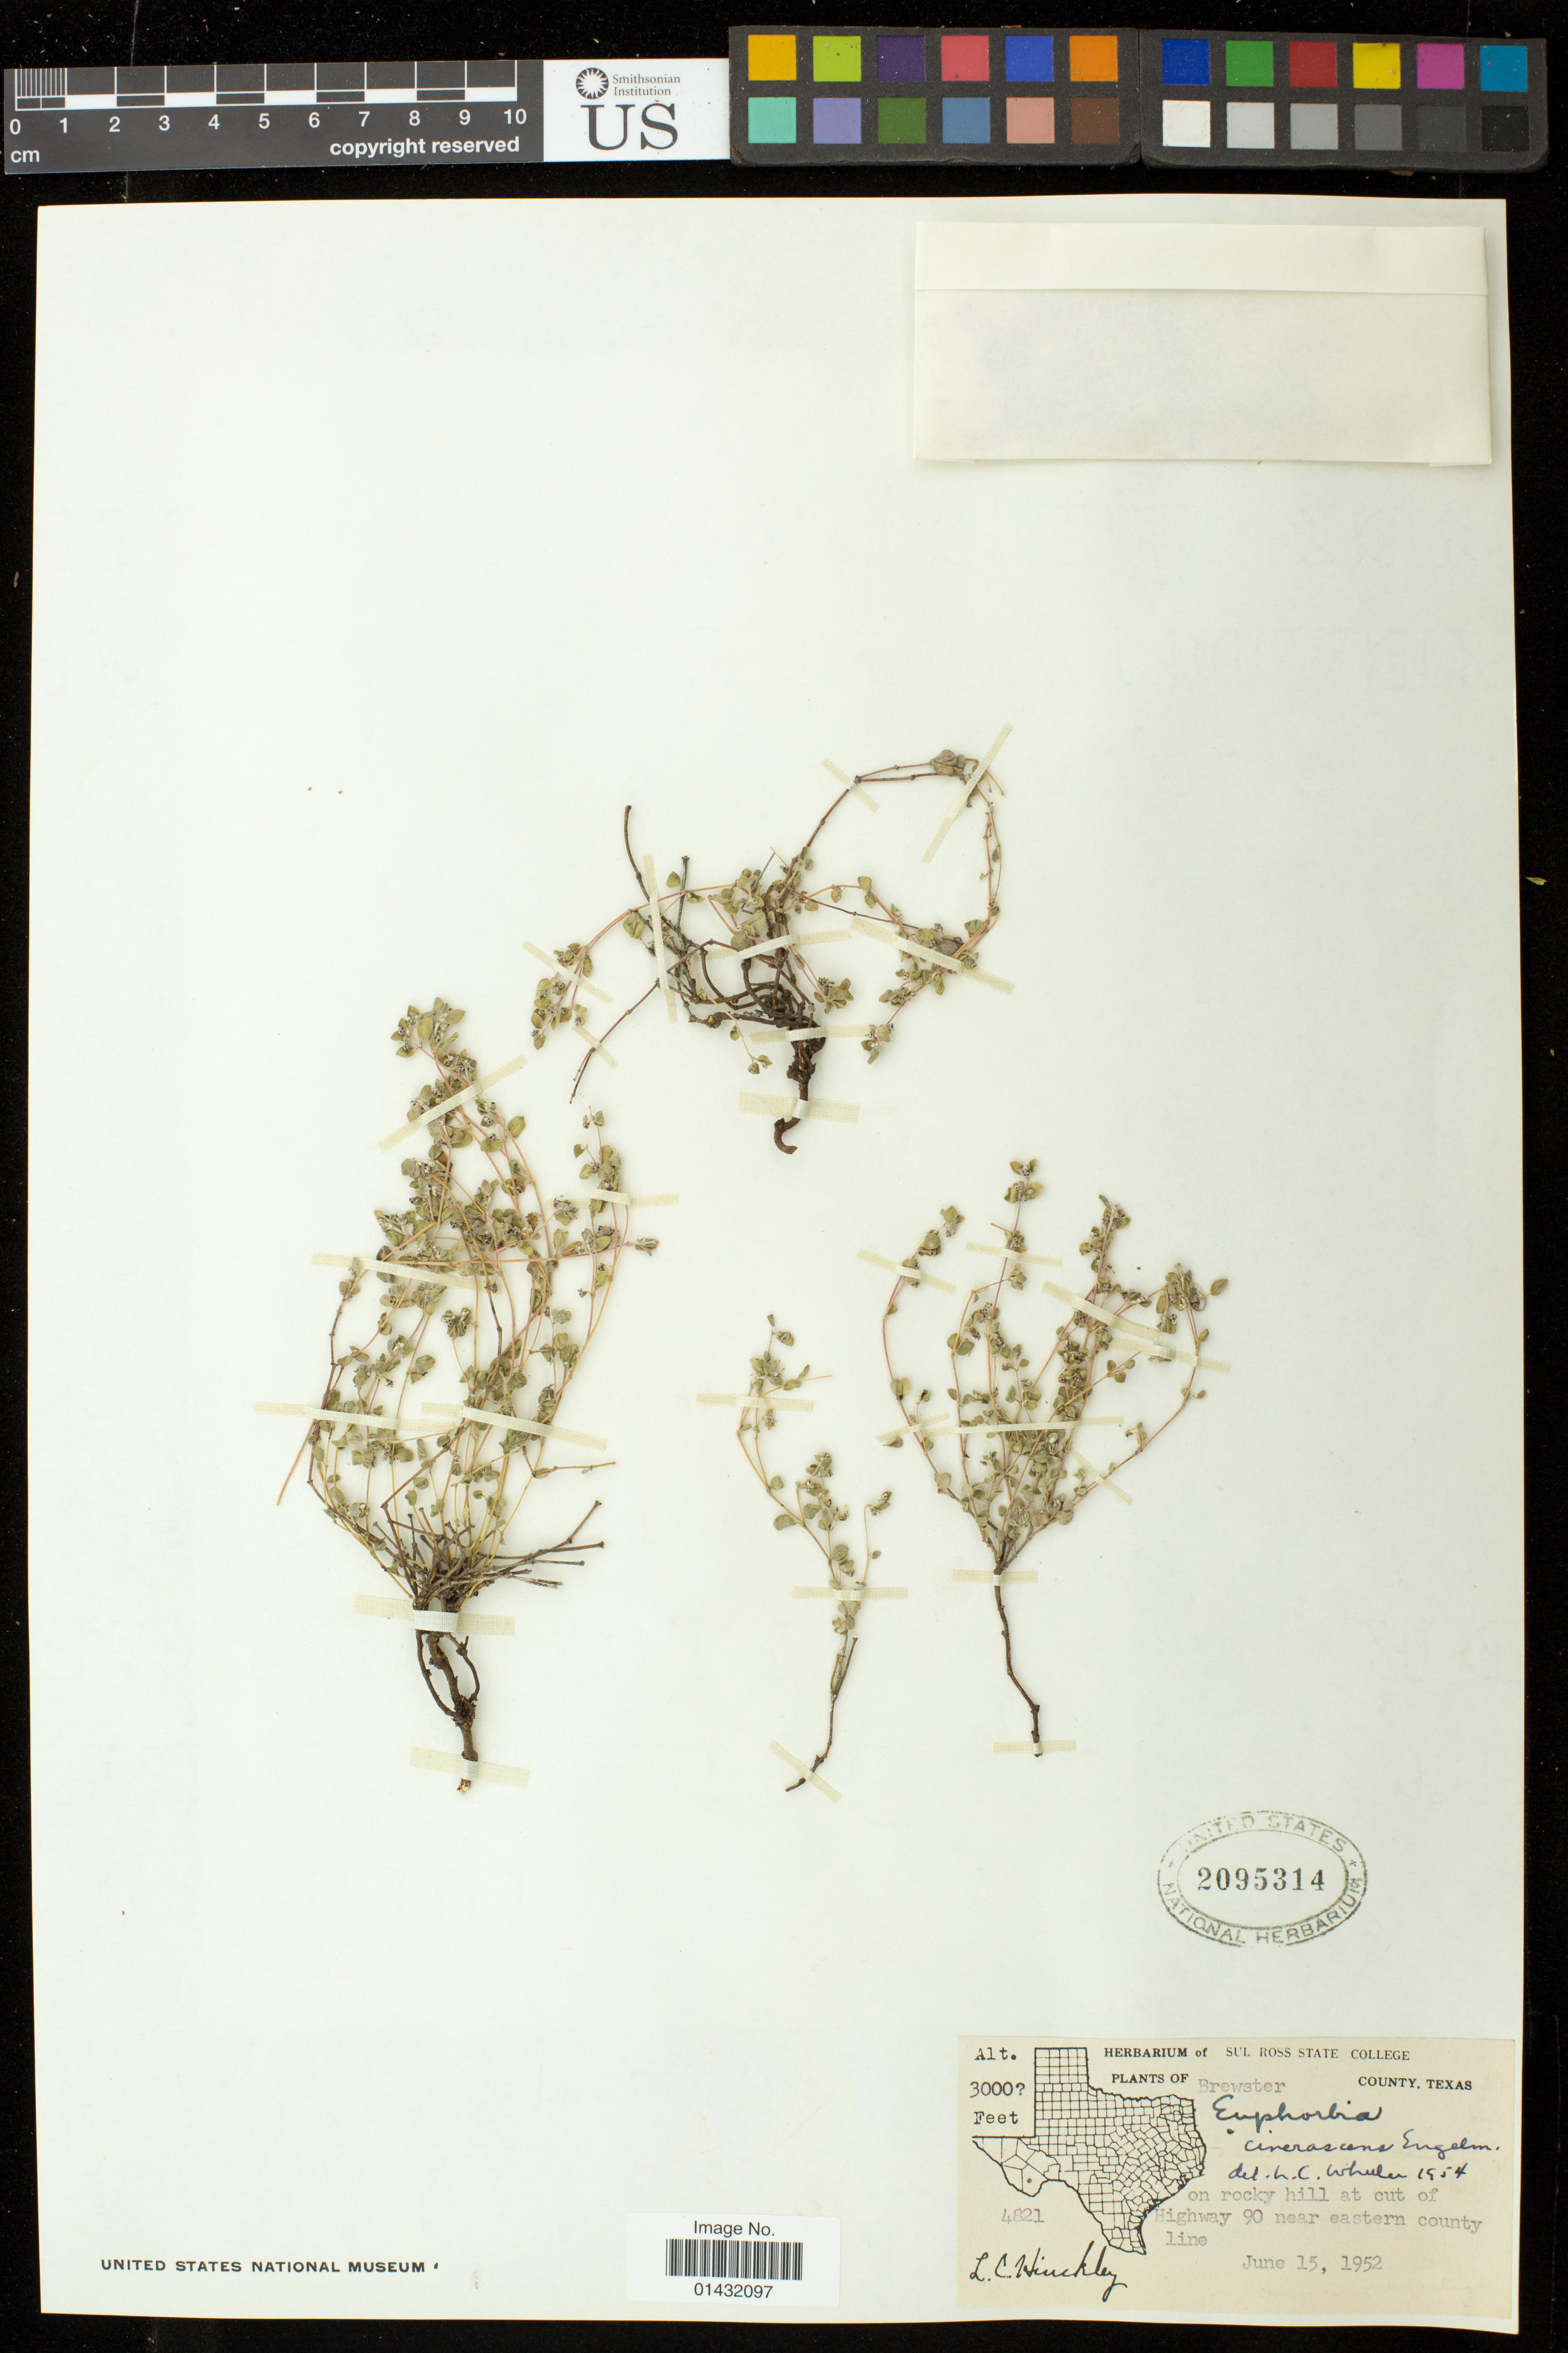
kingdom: Plantae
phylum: Tracheophyta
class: Magnoliopsida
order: Malpighiales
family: Euphorbiaceae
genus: Euphorbia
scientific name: Euphorbia cinerascens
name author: Engelm. in Emory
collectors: L. Hinckley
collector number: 4821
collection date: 1952-06-15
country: United States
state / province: Texas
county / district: Brewster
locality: On rocky hill at cut of Highway 90 near eastern county line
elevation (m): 914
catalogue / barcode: US 2095314